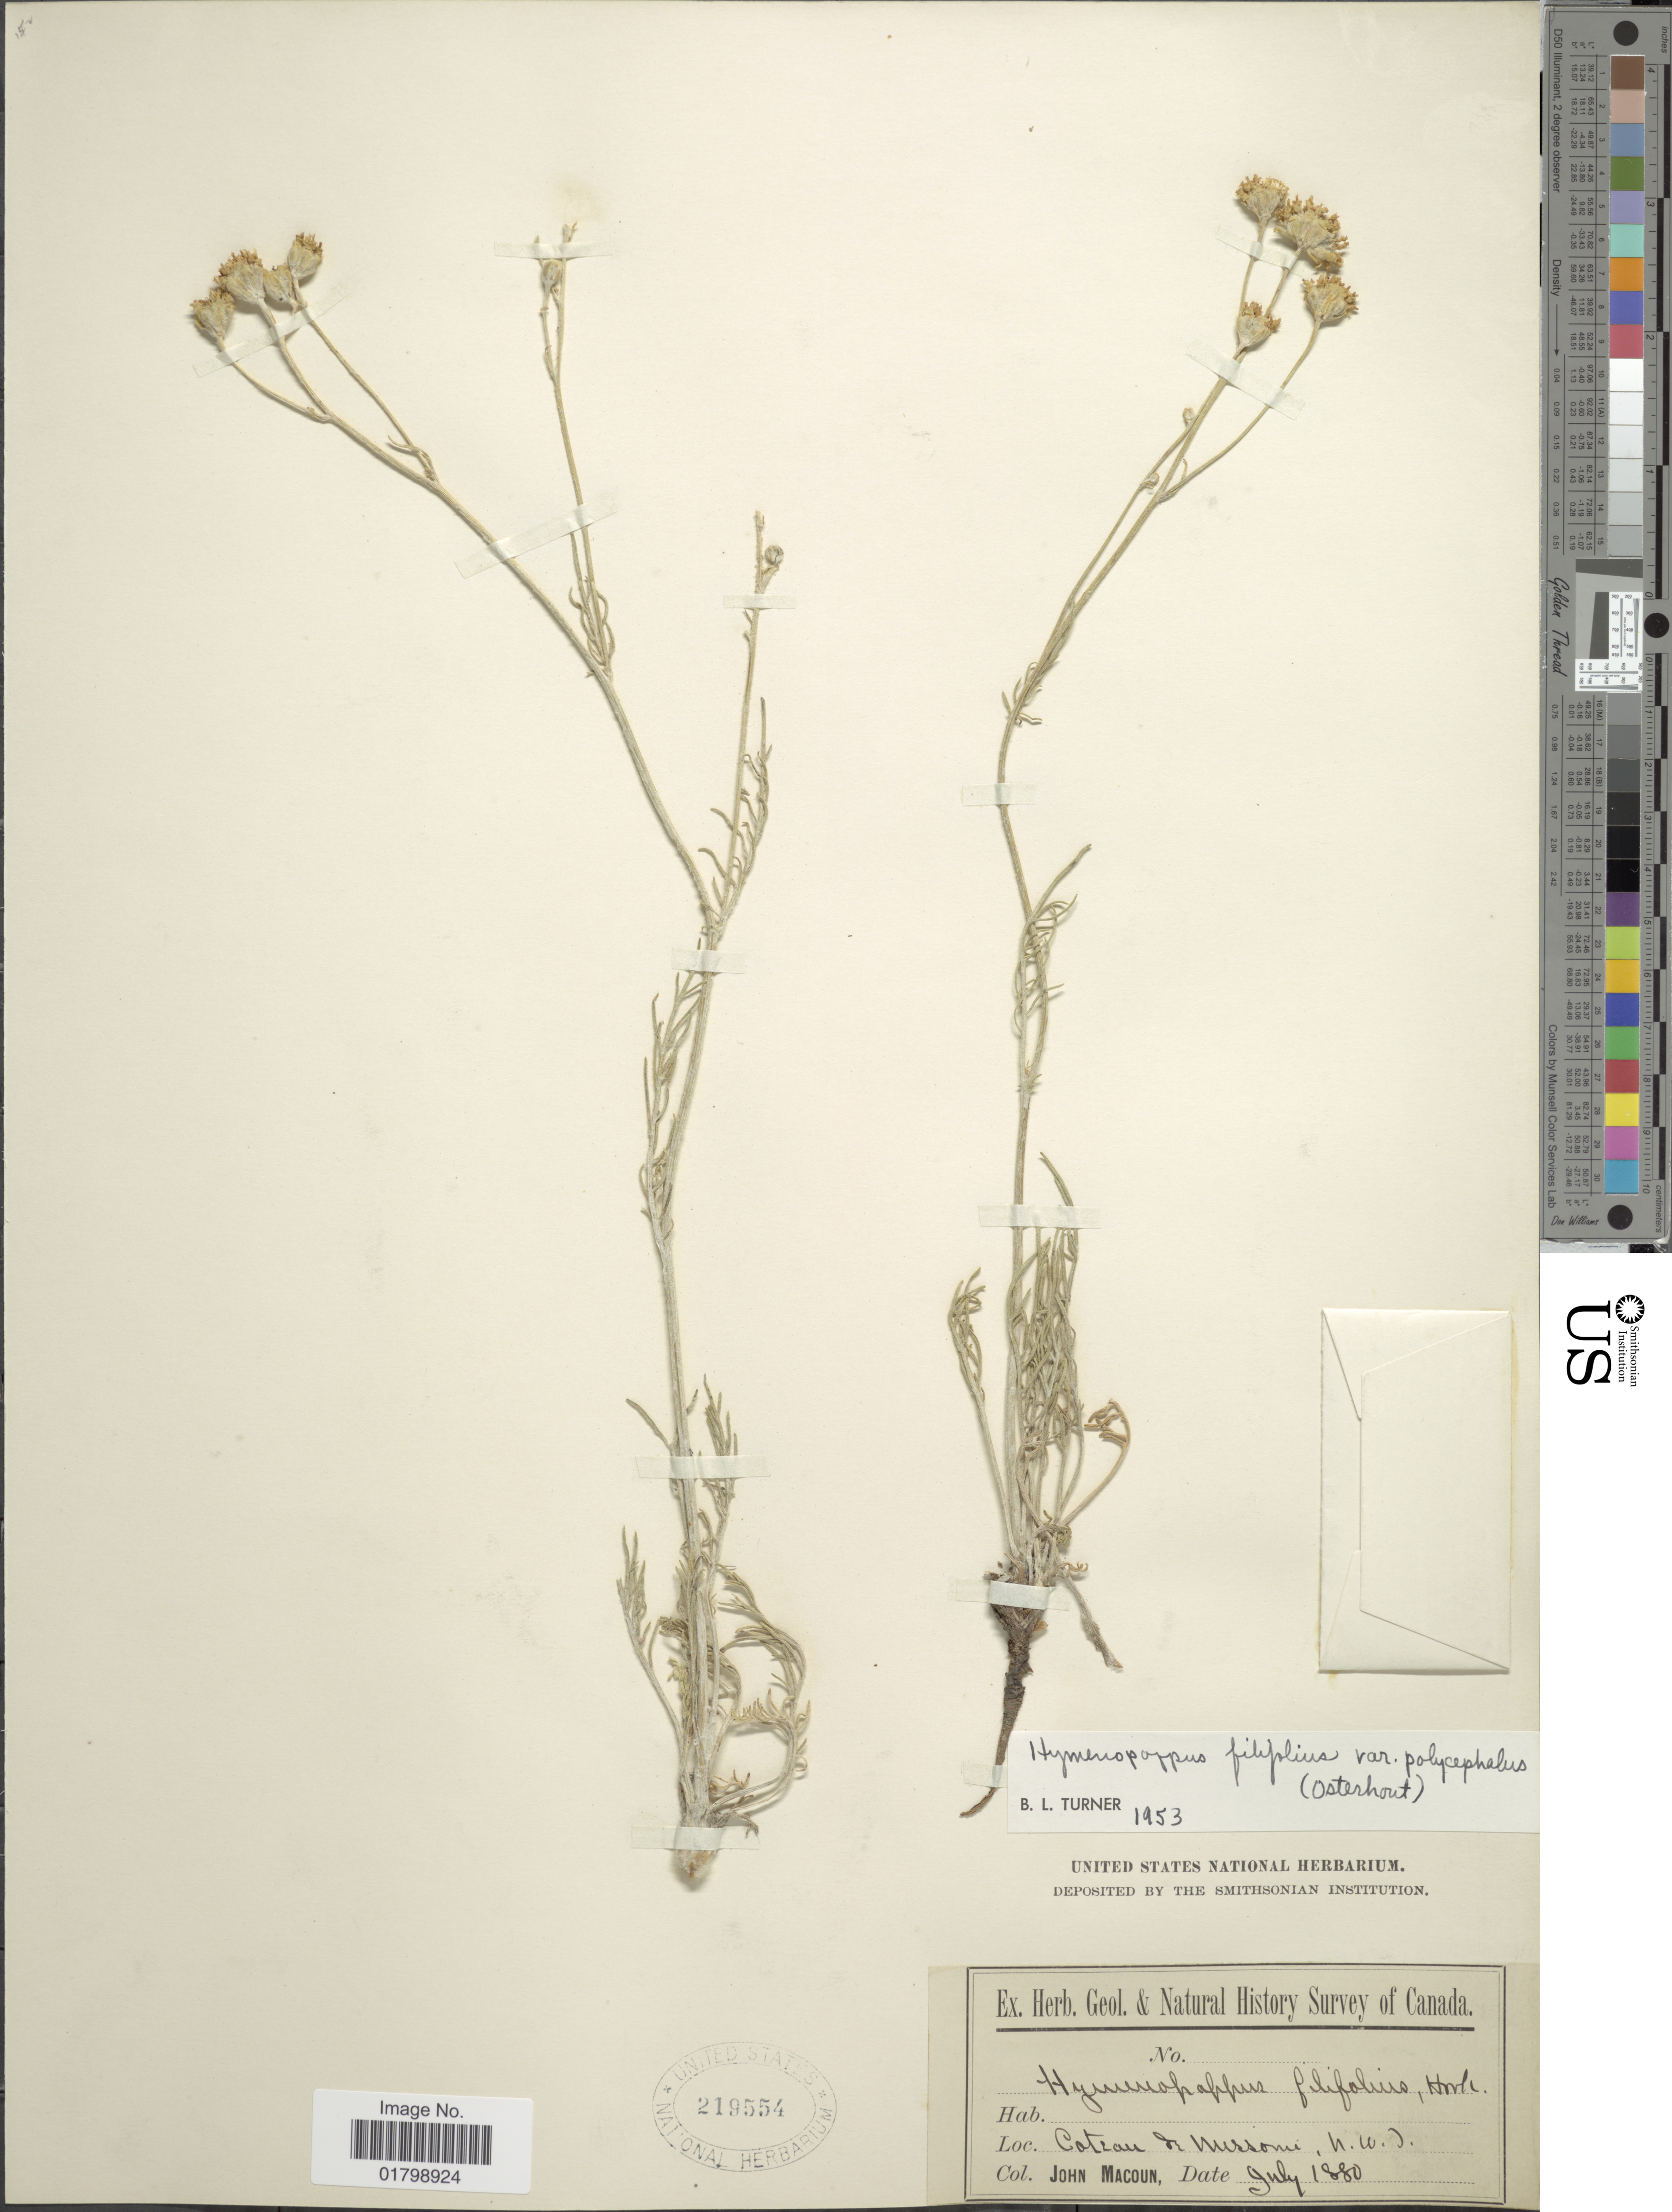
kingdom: Plantae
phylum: Tracheophyta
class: Magnoliopsida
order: Asterales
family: Asteraceae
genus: Hymenopappus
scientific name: Hymenopappus filifolius var. polycephalus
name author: (Osterh.) B.L. Turner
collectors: J. Macoun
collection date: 1880-07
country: Canada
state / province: Northwest Territories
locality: Coteau & Missouri, N.W.T.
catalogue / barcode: US 219554